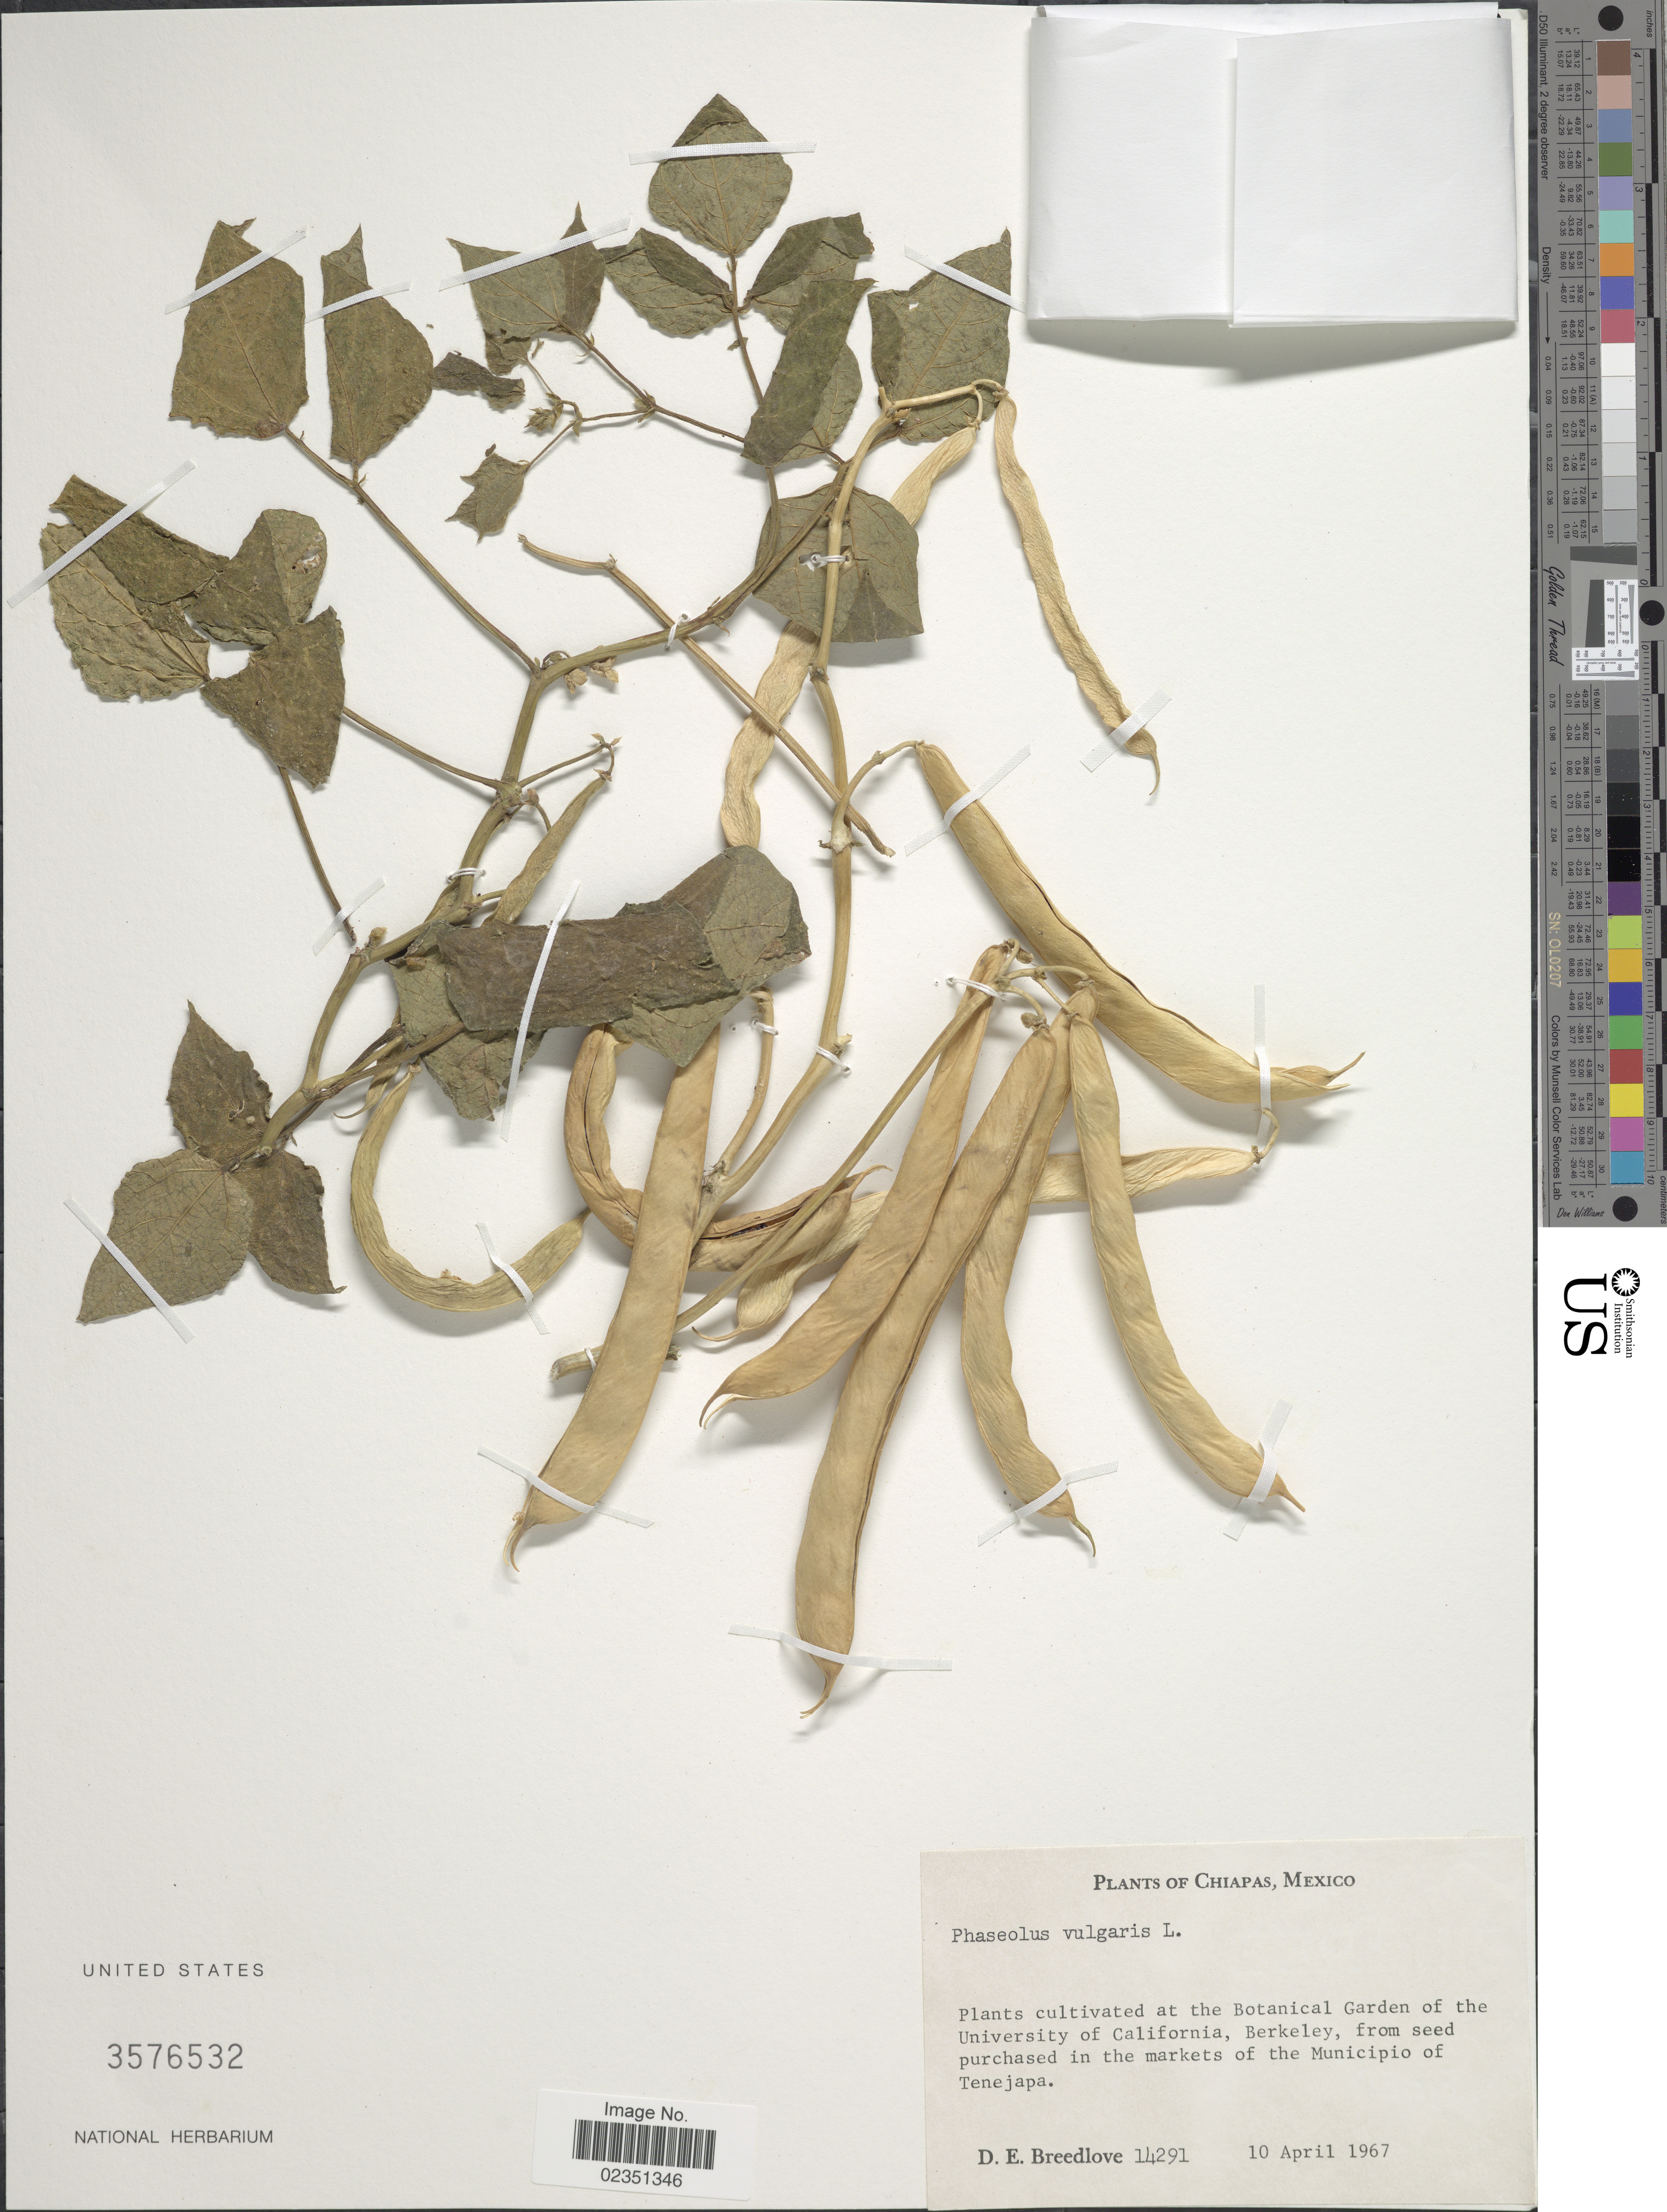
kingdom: Plantae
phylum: Tracheophyta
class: Magnoliopsida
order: Fabales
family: Fabaceae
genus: Phaseolus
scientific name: Phaseolus vulgaris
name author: L.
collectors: D. E. Breedlove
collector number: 14291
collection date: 1967-04-10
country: Mexico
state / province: Chiapas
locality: At the Botanical Garden of the University of California, Berkeley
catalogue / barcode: US 3576532